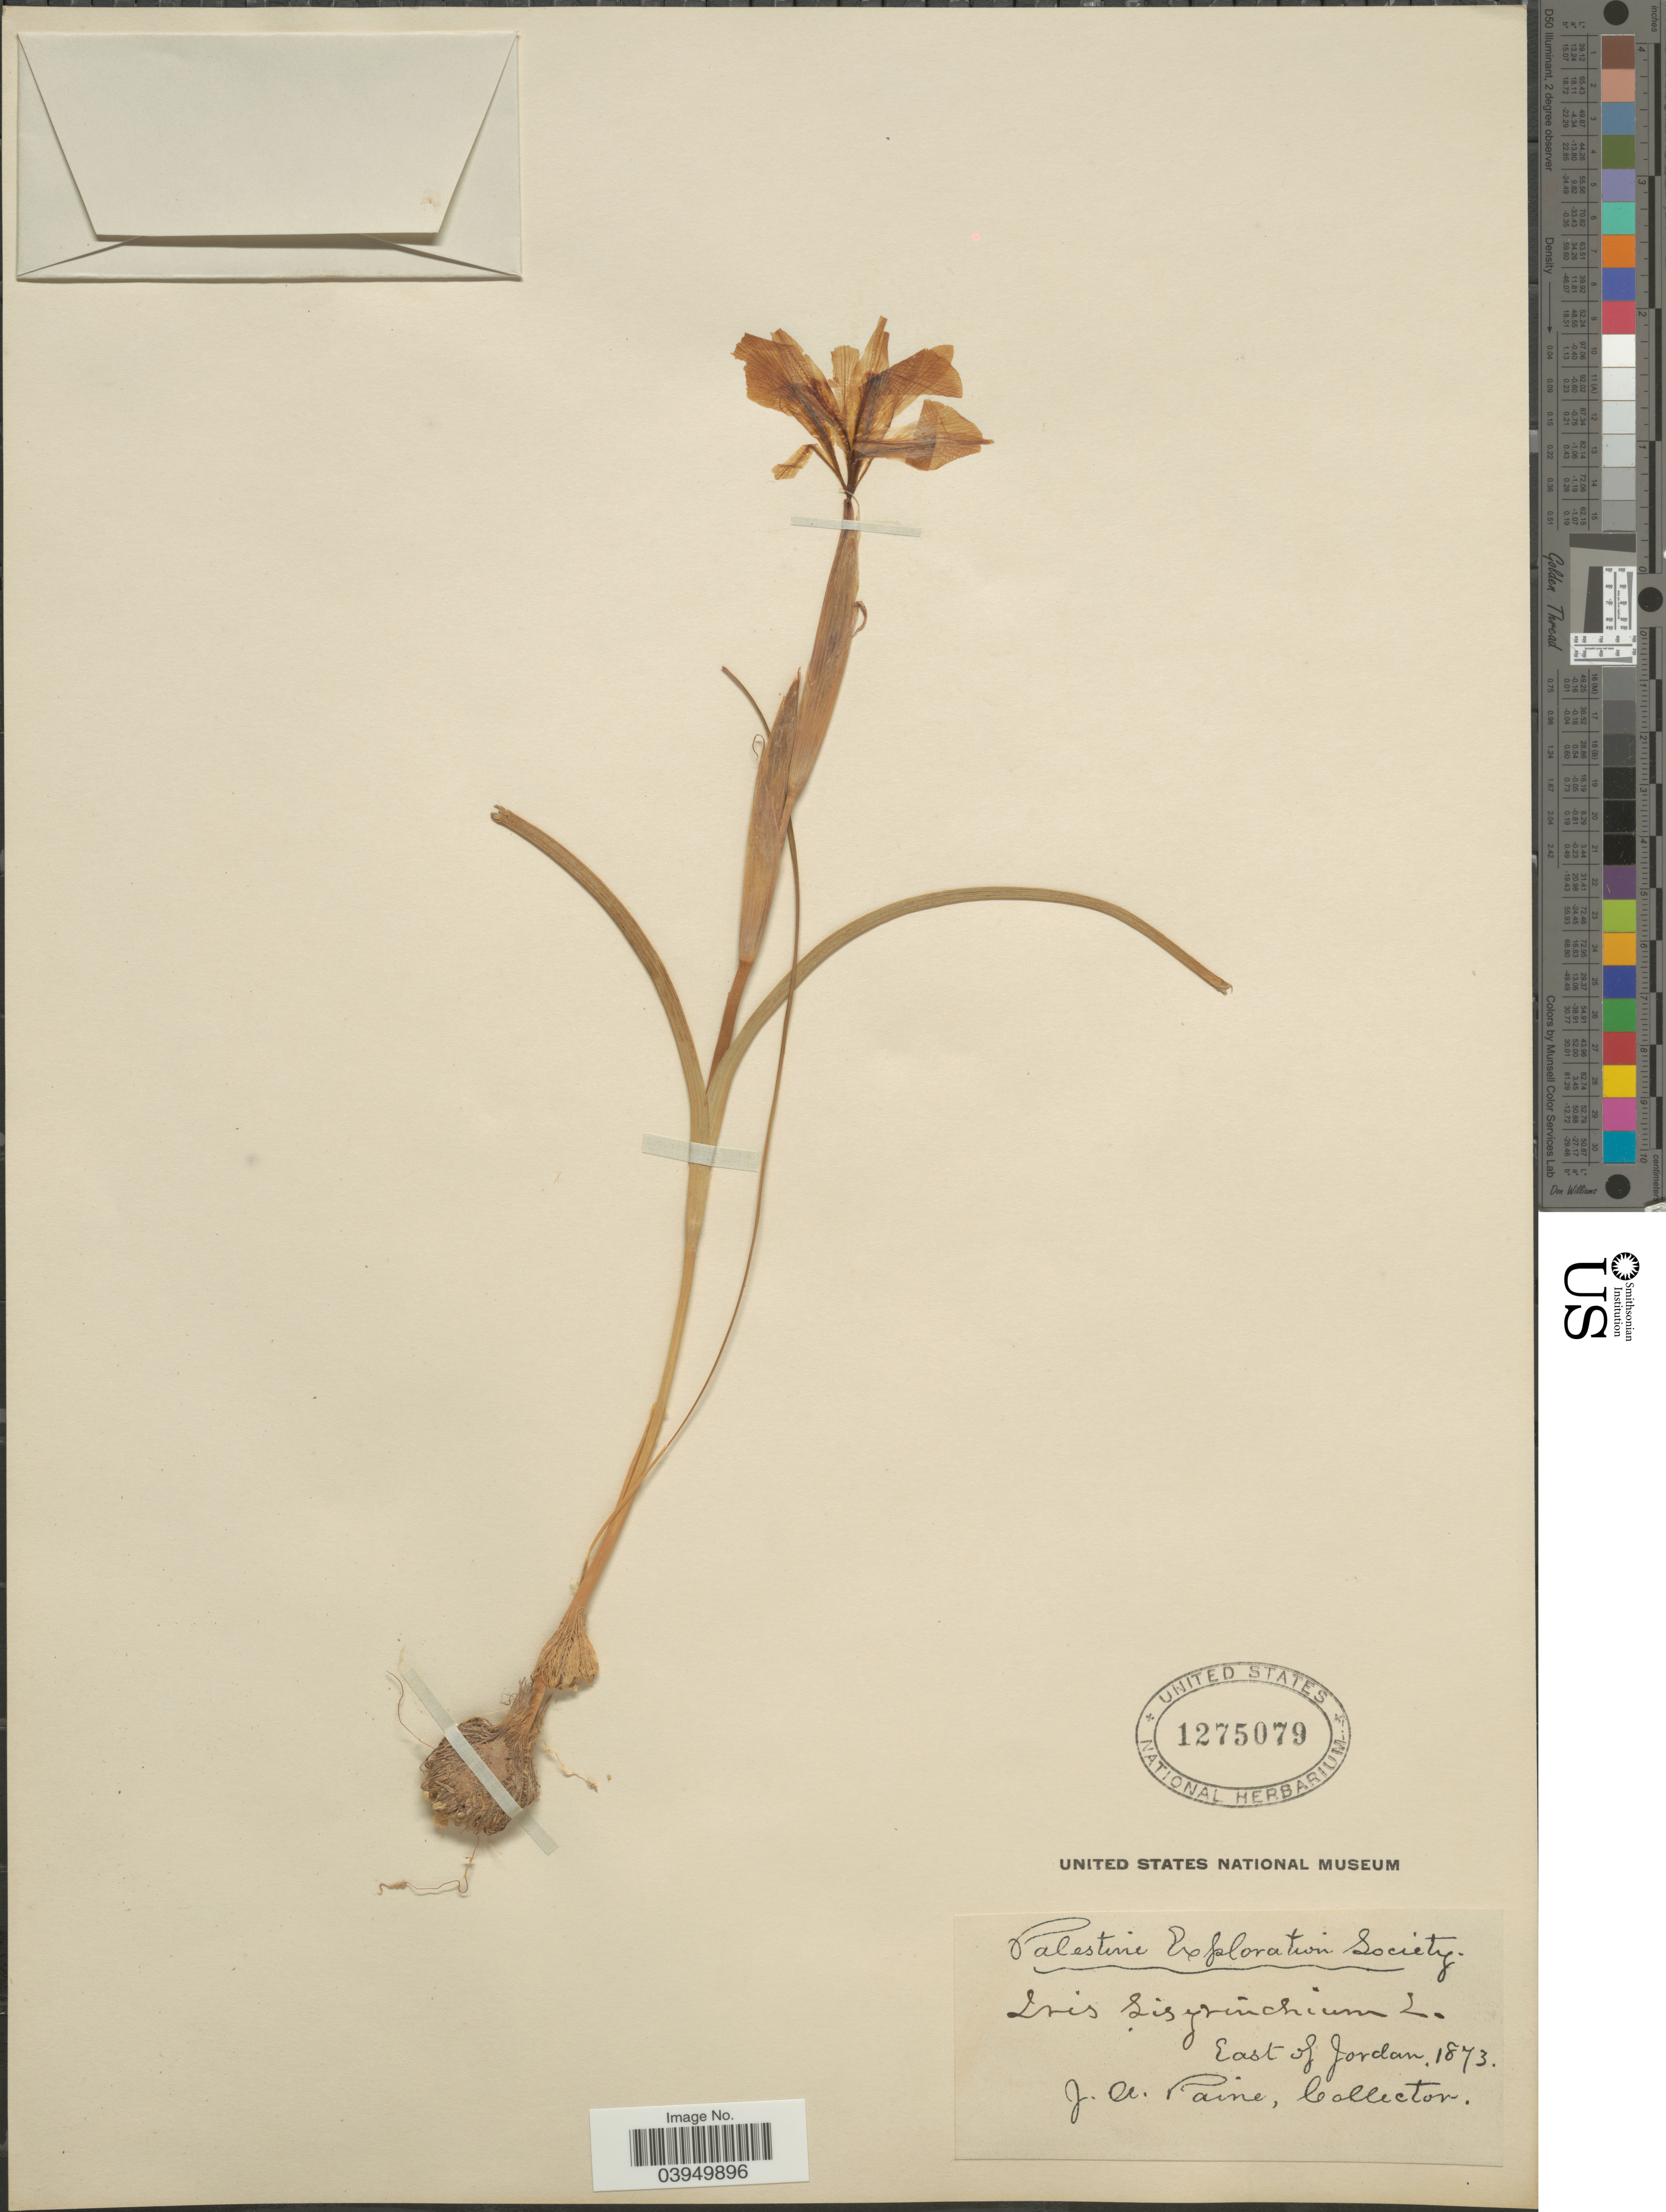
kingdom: Plantae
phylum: Tracheophyta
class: Liliopsida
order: Asparagales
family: Iridaceae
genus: Iris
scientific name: Iris sisyrinchium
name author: L.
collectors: J. A. Paine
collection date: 1873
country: Jordan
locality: East of Jordan.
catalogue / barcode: US 1275079